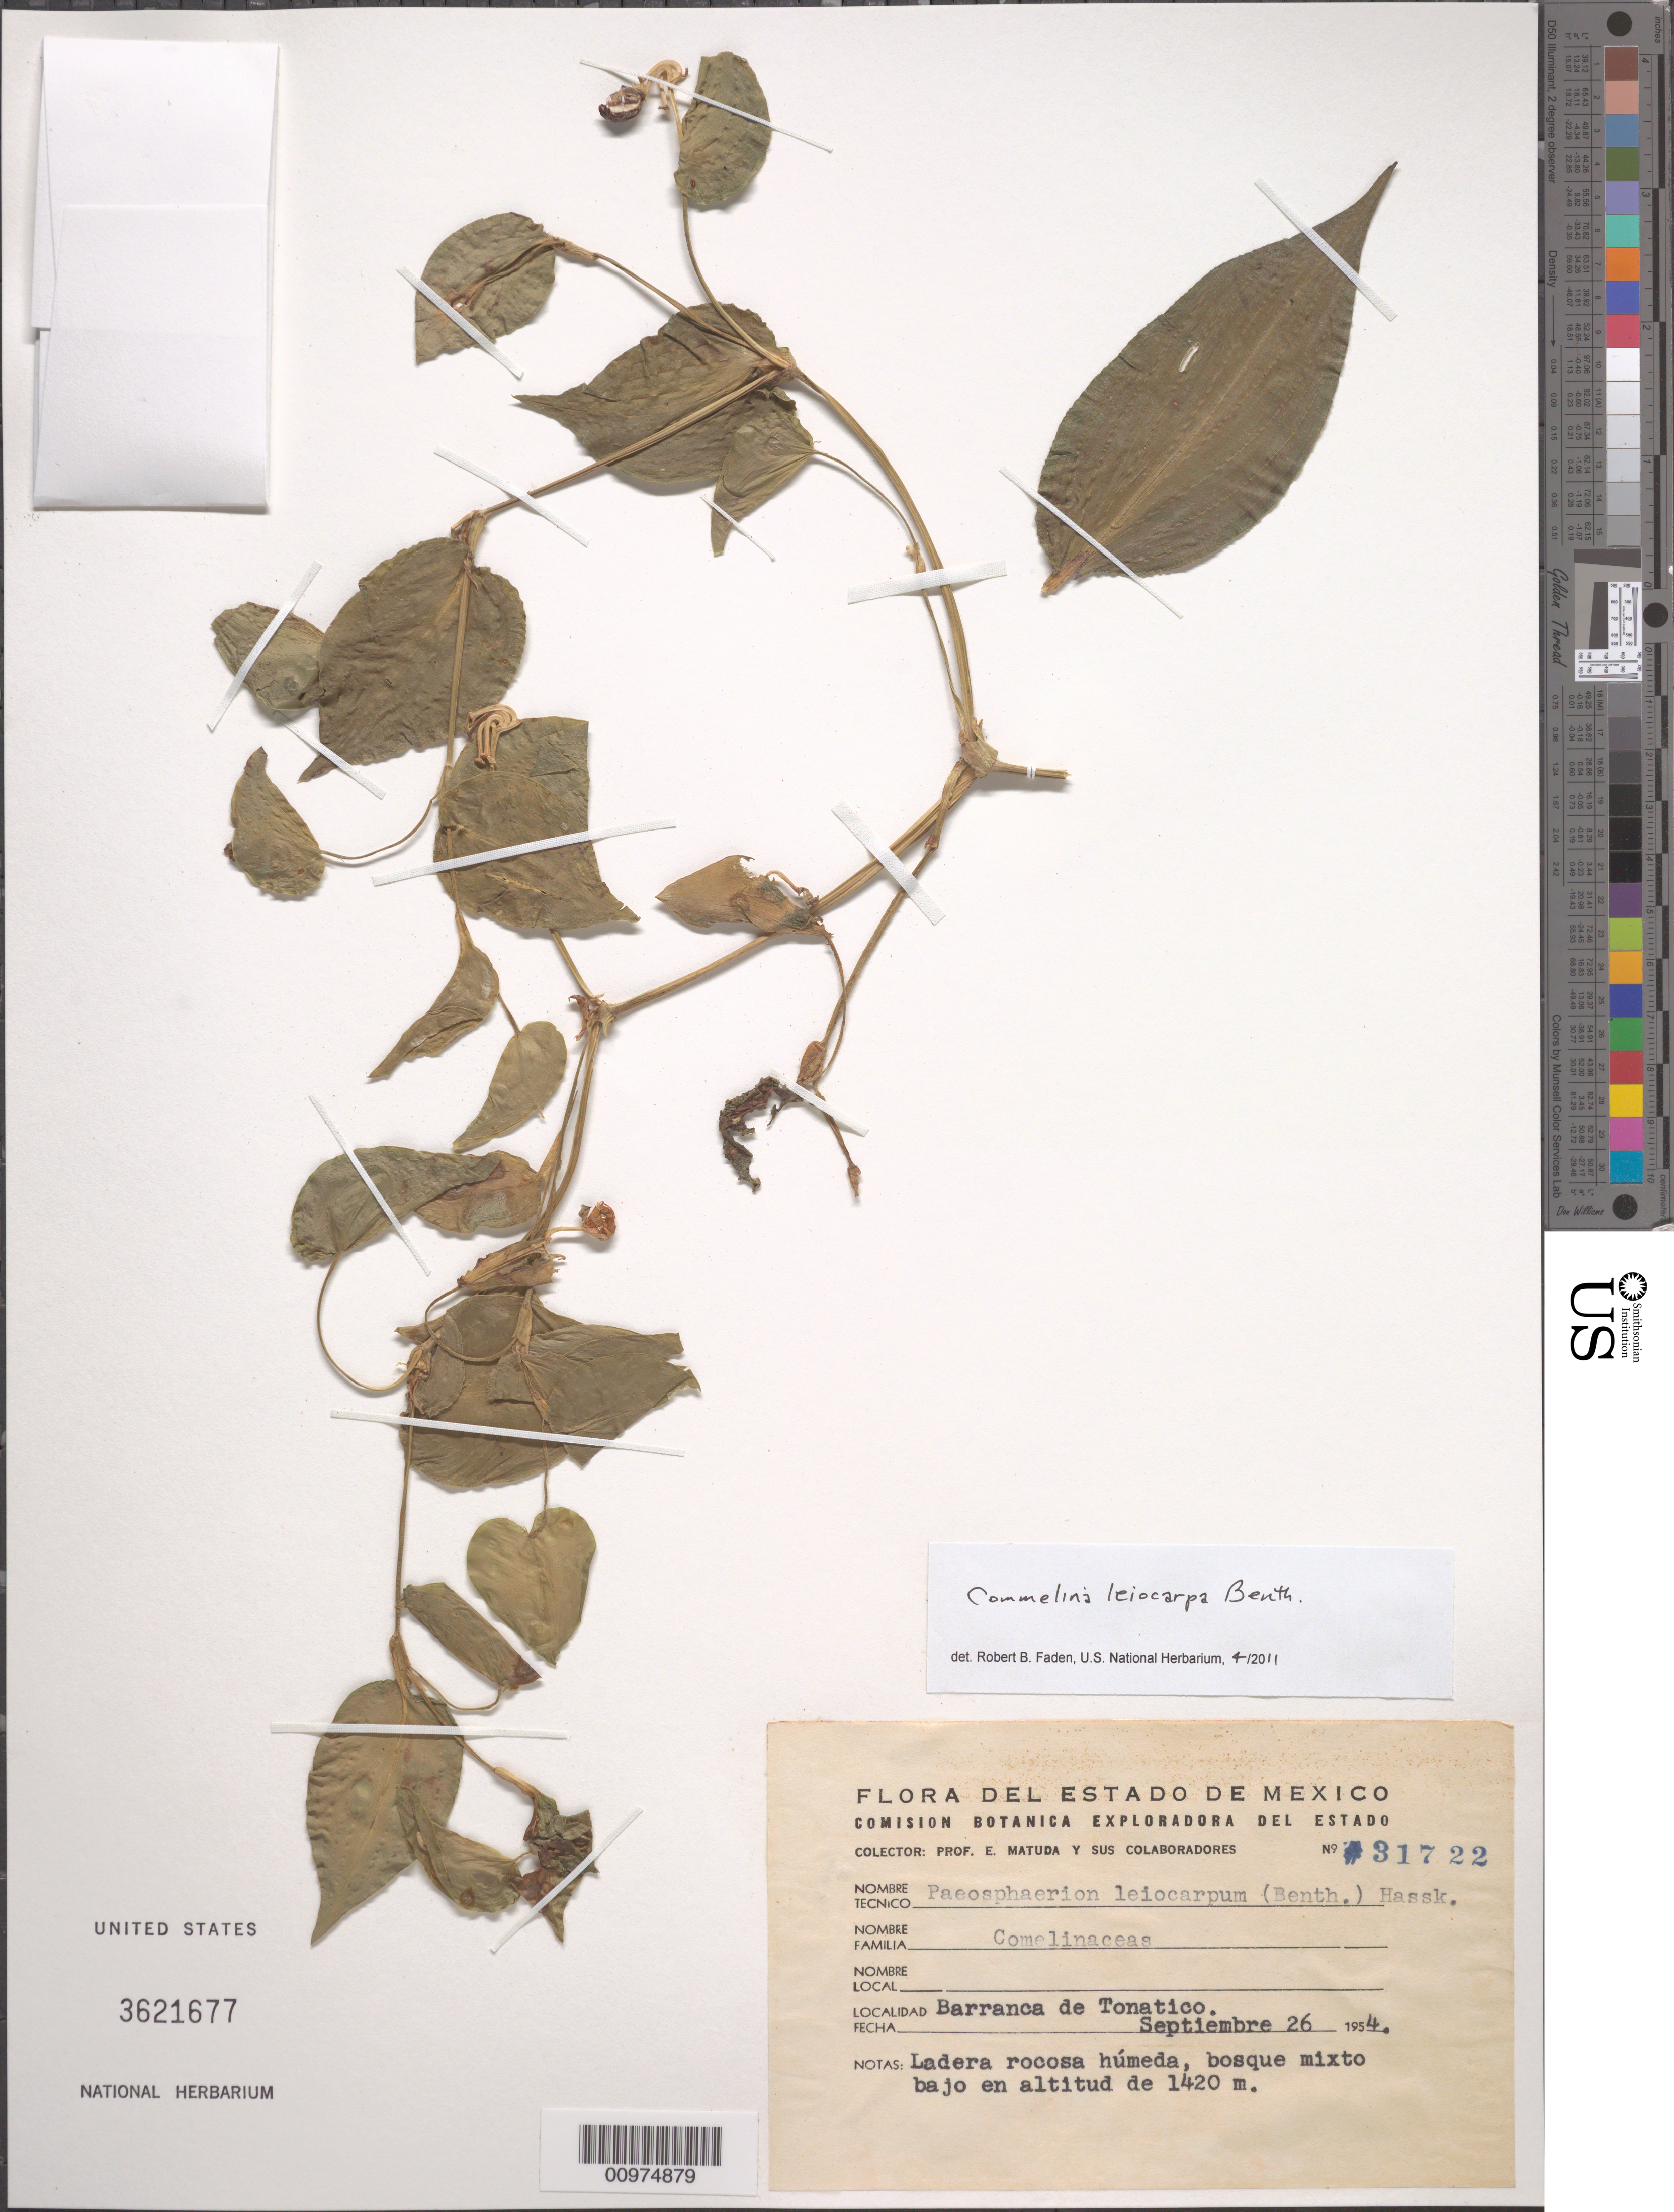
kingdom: Plantae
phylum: Tracheophyta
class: Liliopsida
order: Commelinales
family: Commelinaceae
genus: Commelina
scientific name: Commelina leiocarpa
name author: Benth.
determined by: Faden, Robert B., (US), Smithsonian Institution - National Museum of Natural History (UNITED STATES)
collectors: E. Matuda et al.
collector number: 31722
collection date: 1954-09-26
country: Mexico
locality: Barrancas de Tonatico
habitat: Ladera rocosa humeda, bosque mixto bajo en altitud de 1420 m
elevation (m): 1420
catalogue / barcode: US 3621677